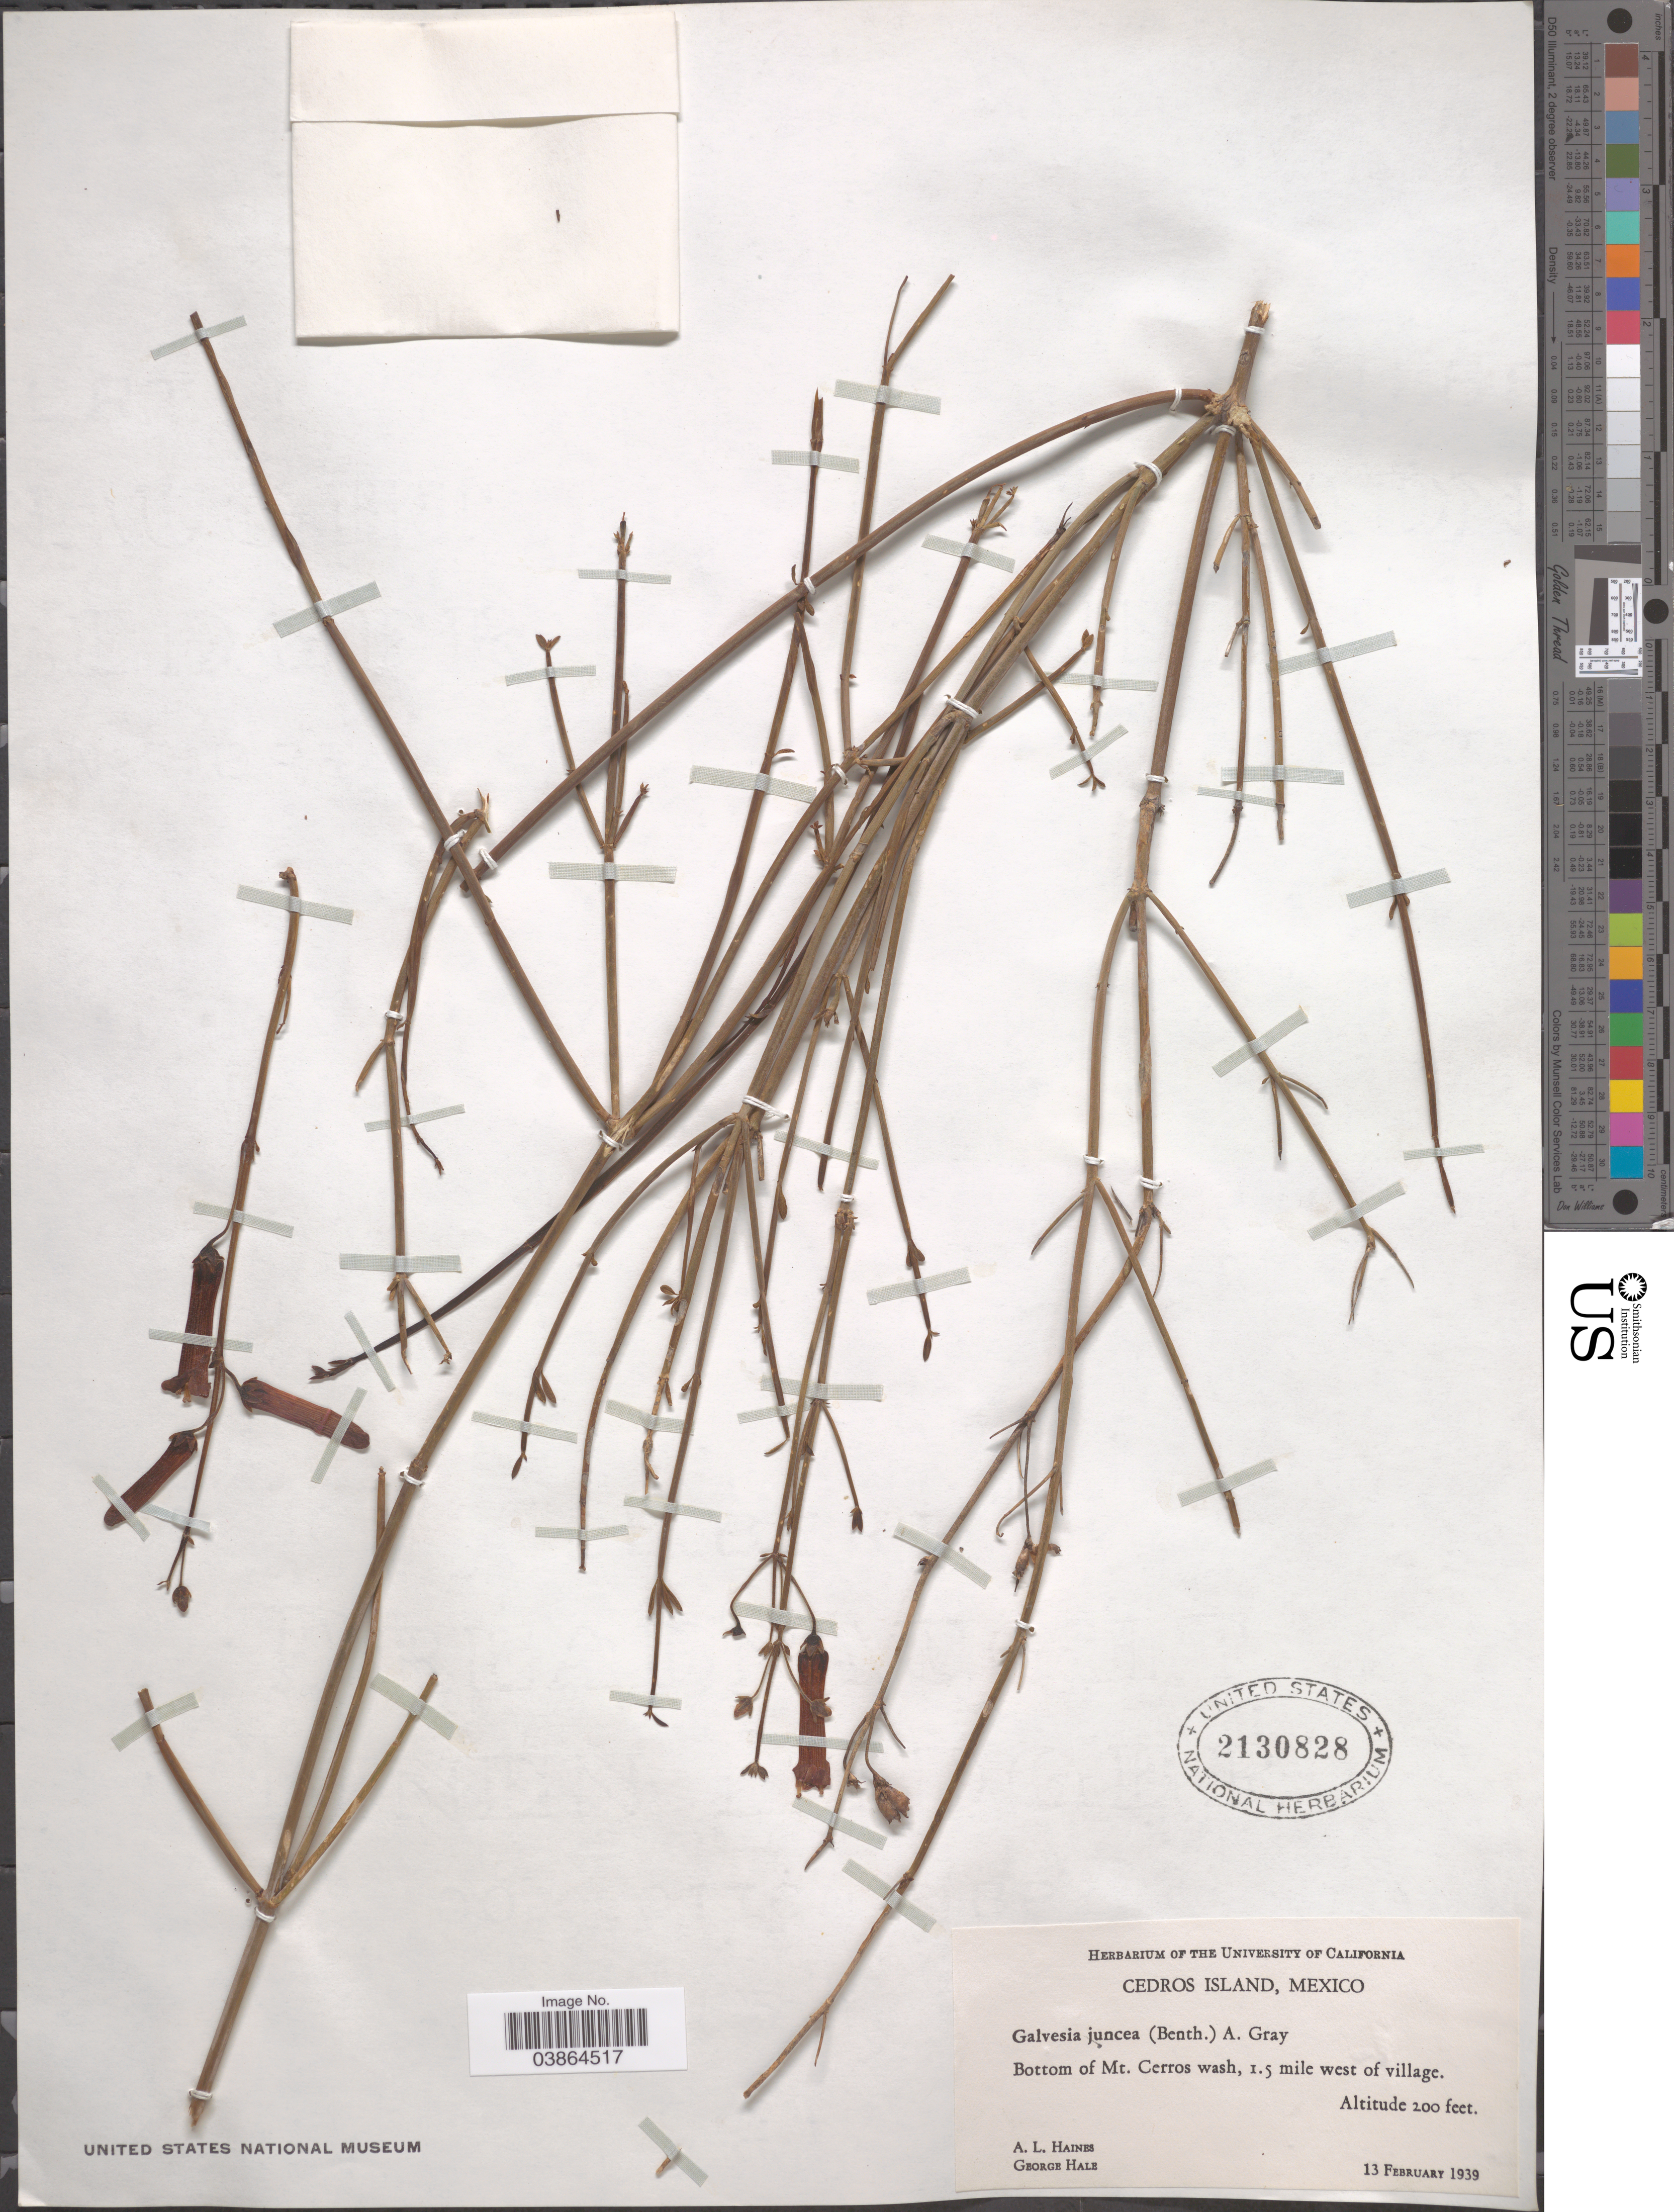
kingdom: Plantae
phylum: Tracheophyta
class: Magnoliopsida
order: Lamiales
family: Plantaginaceae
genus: Gambelia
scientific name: Gambelia juncea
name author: (Benth.) D.A. Sutton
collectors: A. L. Haines & G. Hale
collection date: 1939-02-13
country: Mexico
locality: Cedros Island. Bottom of Mt. Cerros wash, 1.5 mile west of village.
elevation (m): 61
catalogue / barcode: US 2130828